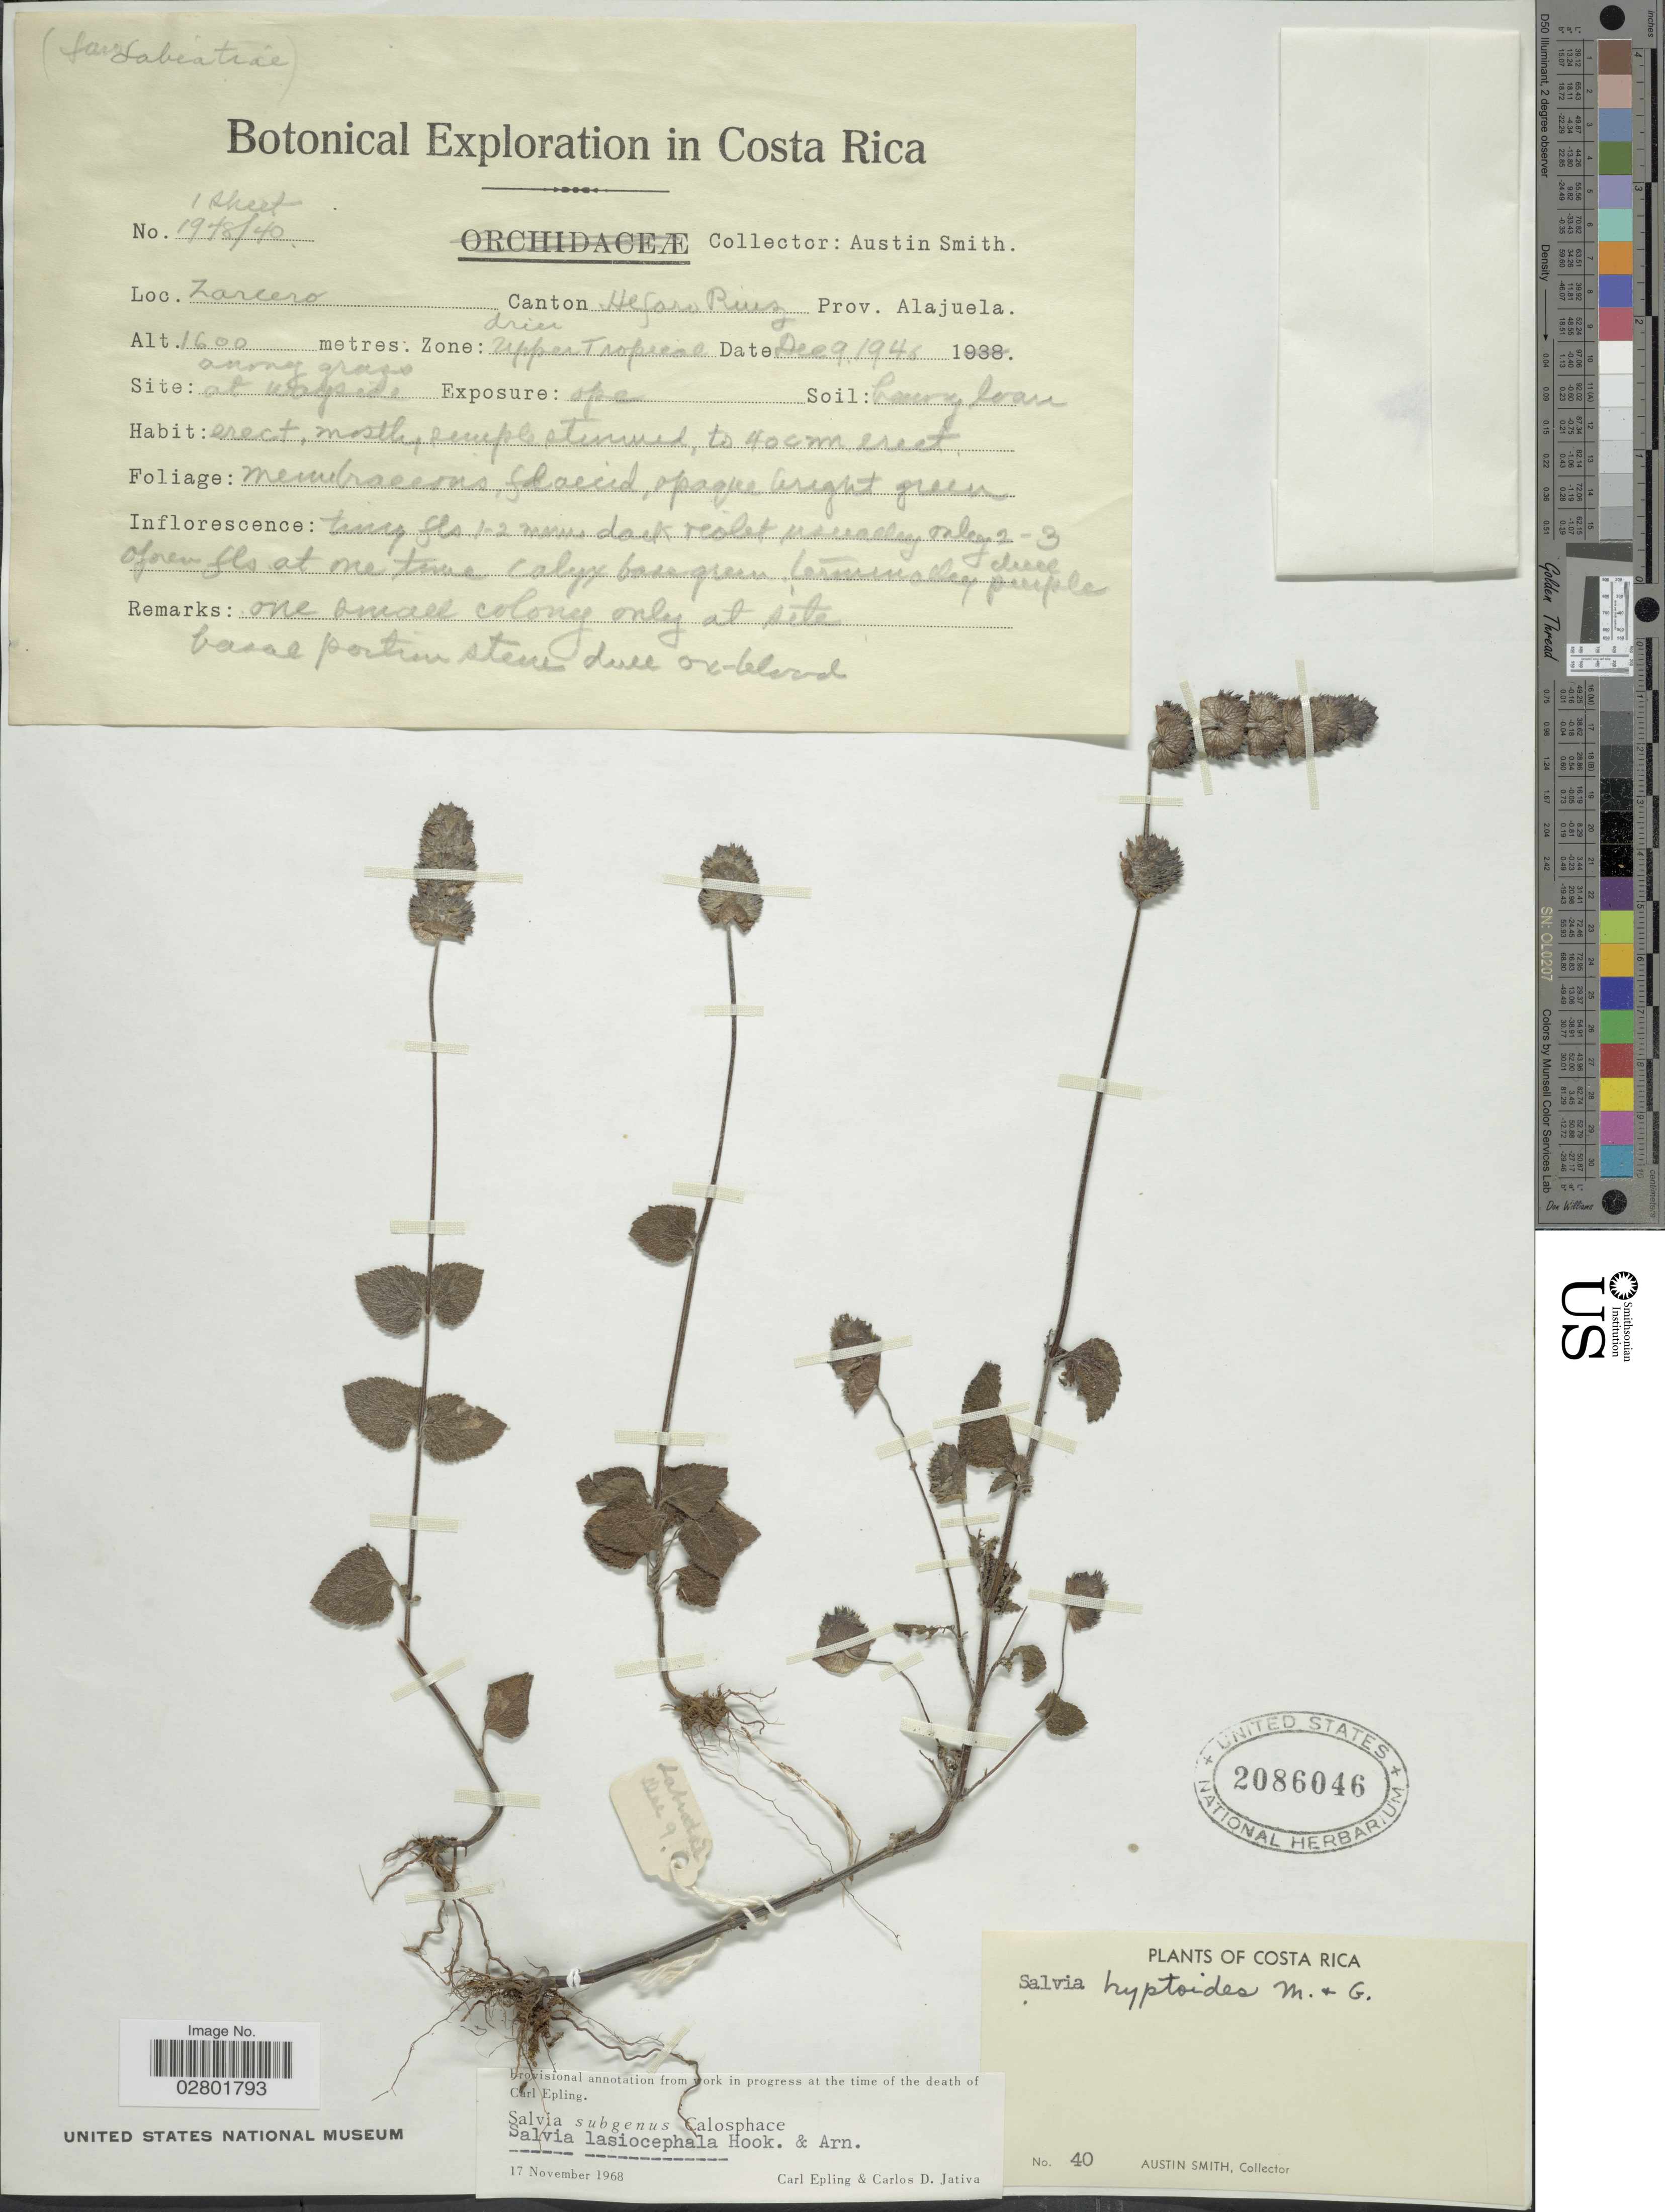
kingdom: Plantae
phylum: Tracheophyta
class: Magnoliopsida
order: Lamiales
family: Lamiaceae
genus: Salvia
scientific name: Salvia lasiocephala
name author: Hook. & Arn.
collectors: Aust P. Smith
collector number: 40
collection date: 1946-12-09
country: Costa Rica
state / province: Alajuela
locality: Zarcero, Canton Alfaro Ruiz, Zone: Upper Tropical.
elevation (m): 1600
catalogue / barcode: US 2086046